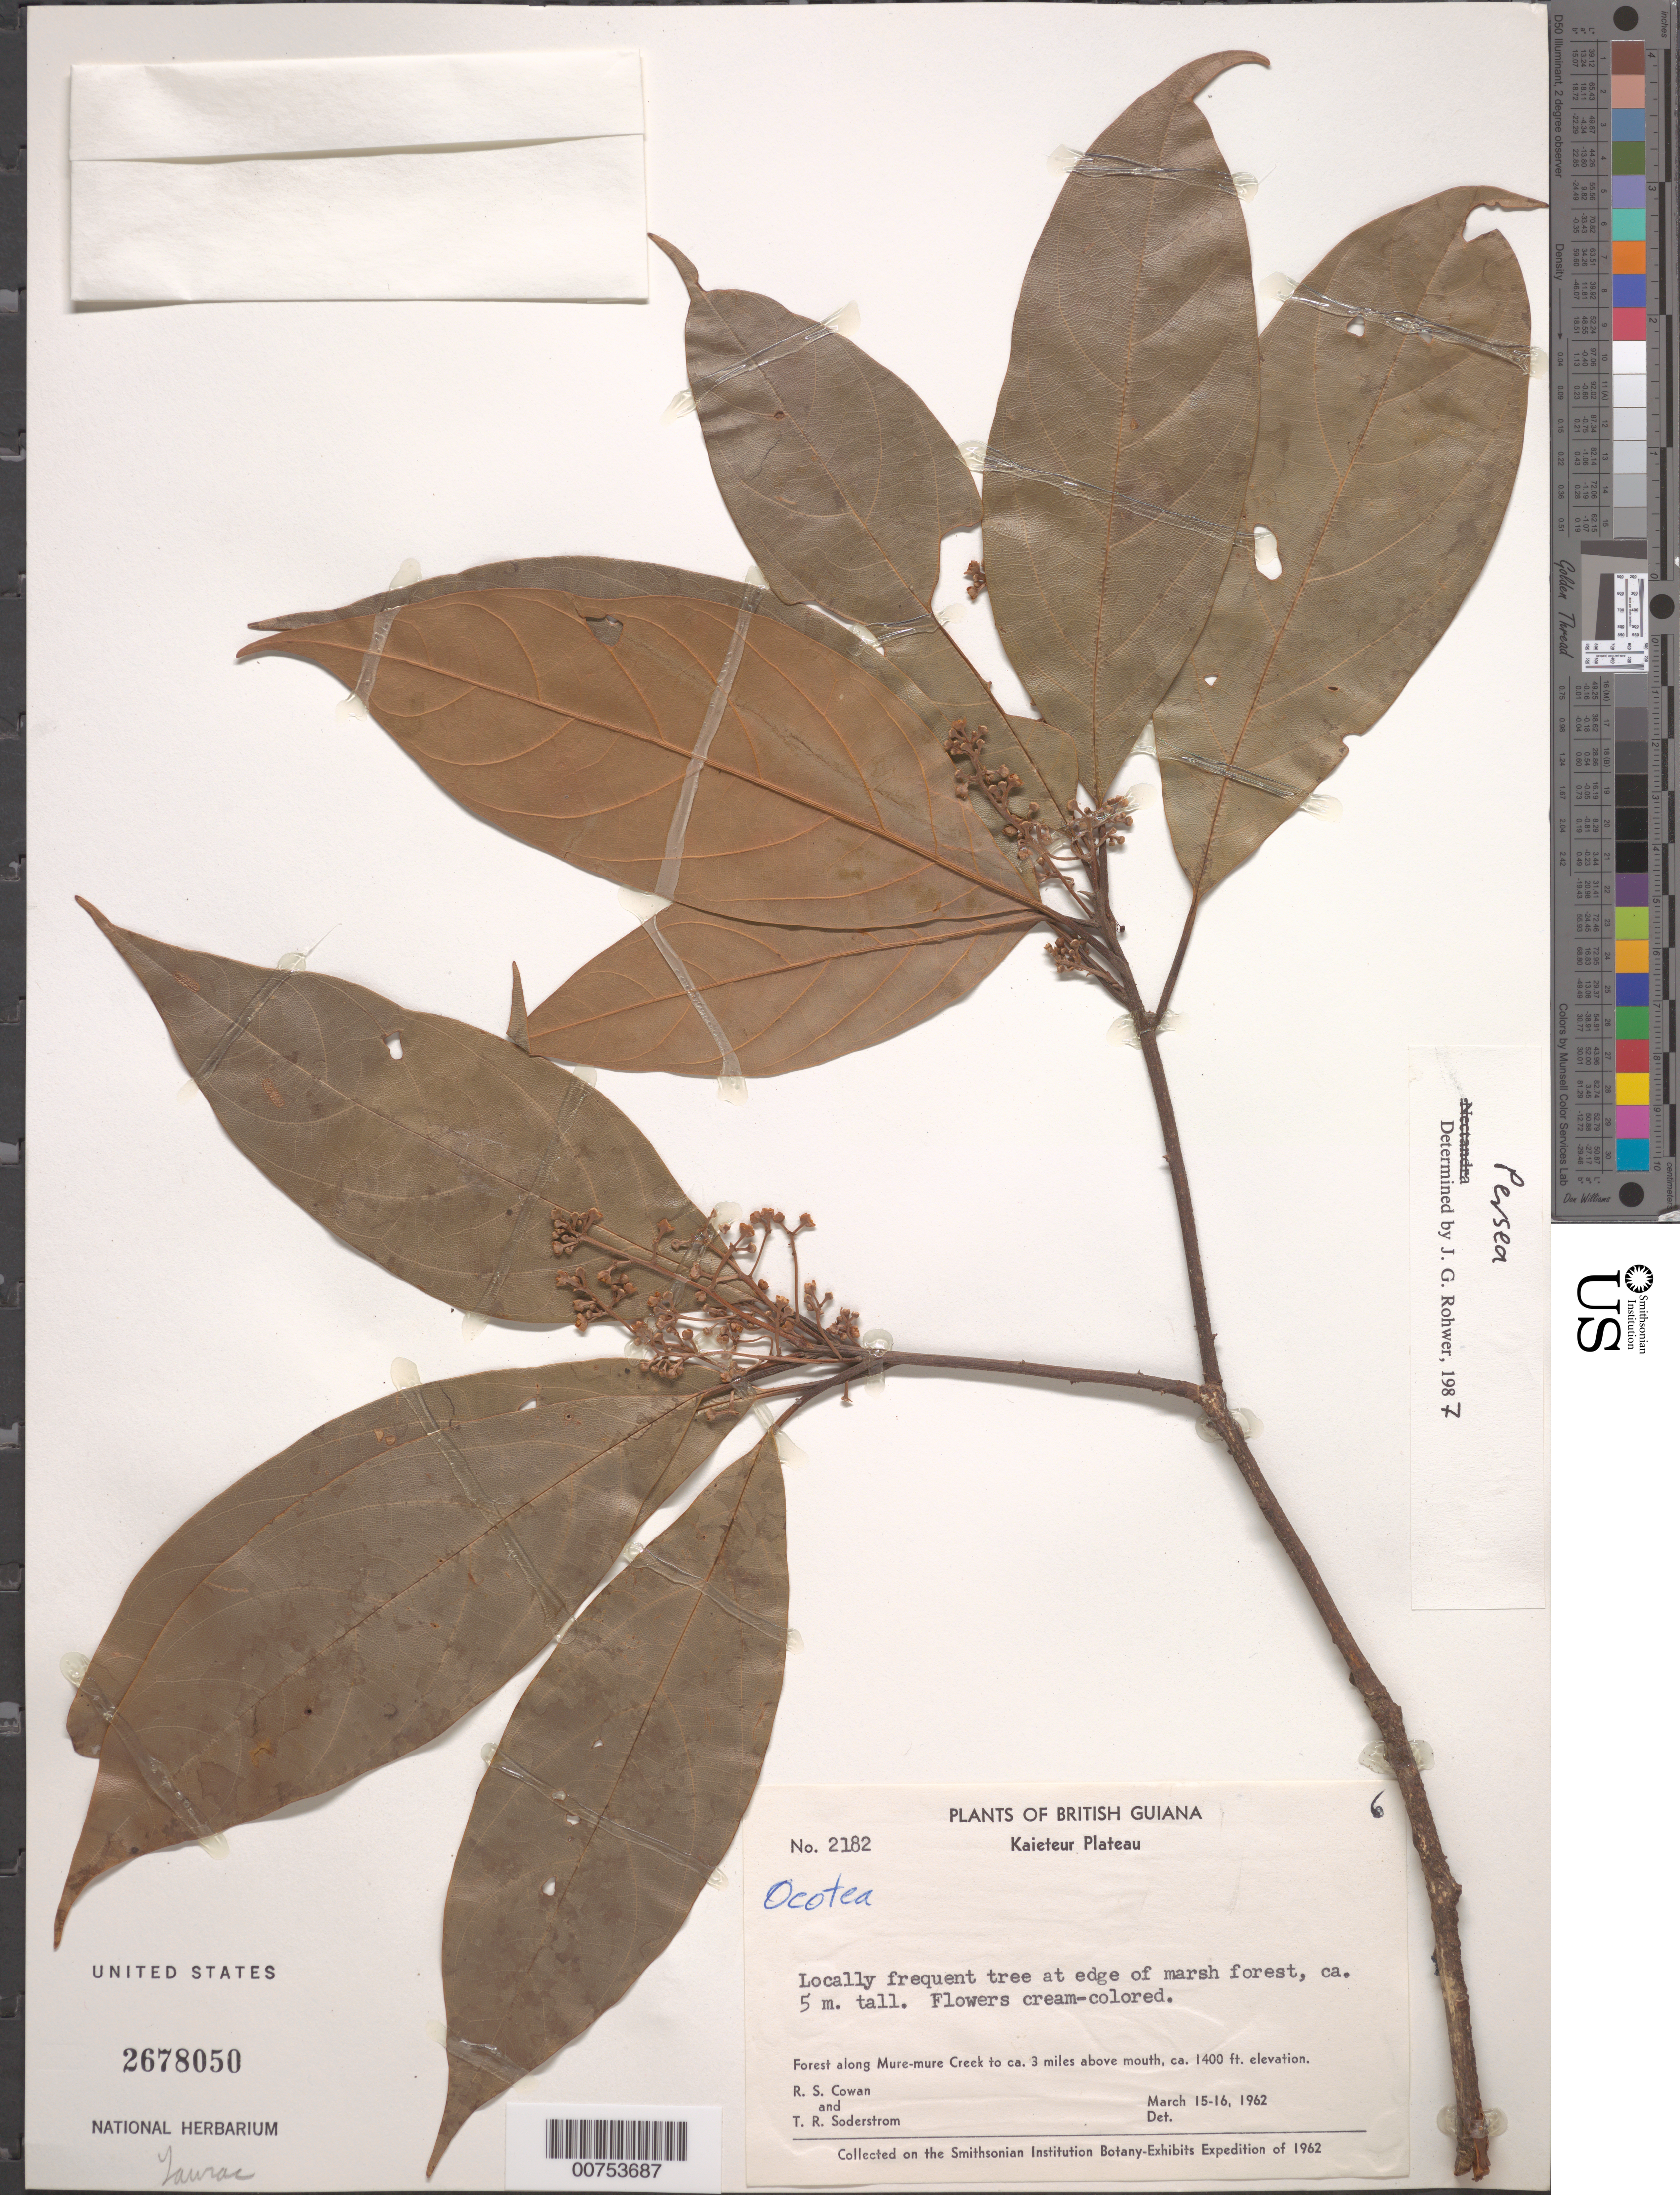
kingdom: Plantae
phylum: Tracheophyta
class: Magnoliopsida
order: Laurales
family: Lauraceae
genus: Persea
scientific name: Persea sp.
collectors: R. S. Cowan & T. R. Soderstrom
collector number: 2182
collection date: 1962-03-15/1962-03-16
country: Guyana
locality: British Guiana. Kaieteur Plateau. At edge of marsh forest. Forest along Mure-mure Creek to ca. 3 miles above mouth.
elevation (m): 427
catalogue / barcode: US 2678050